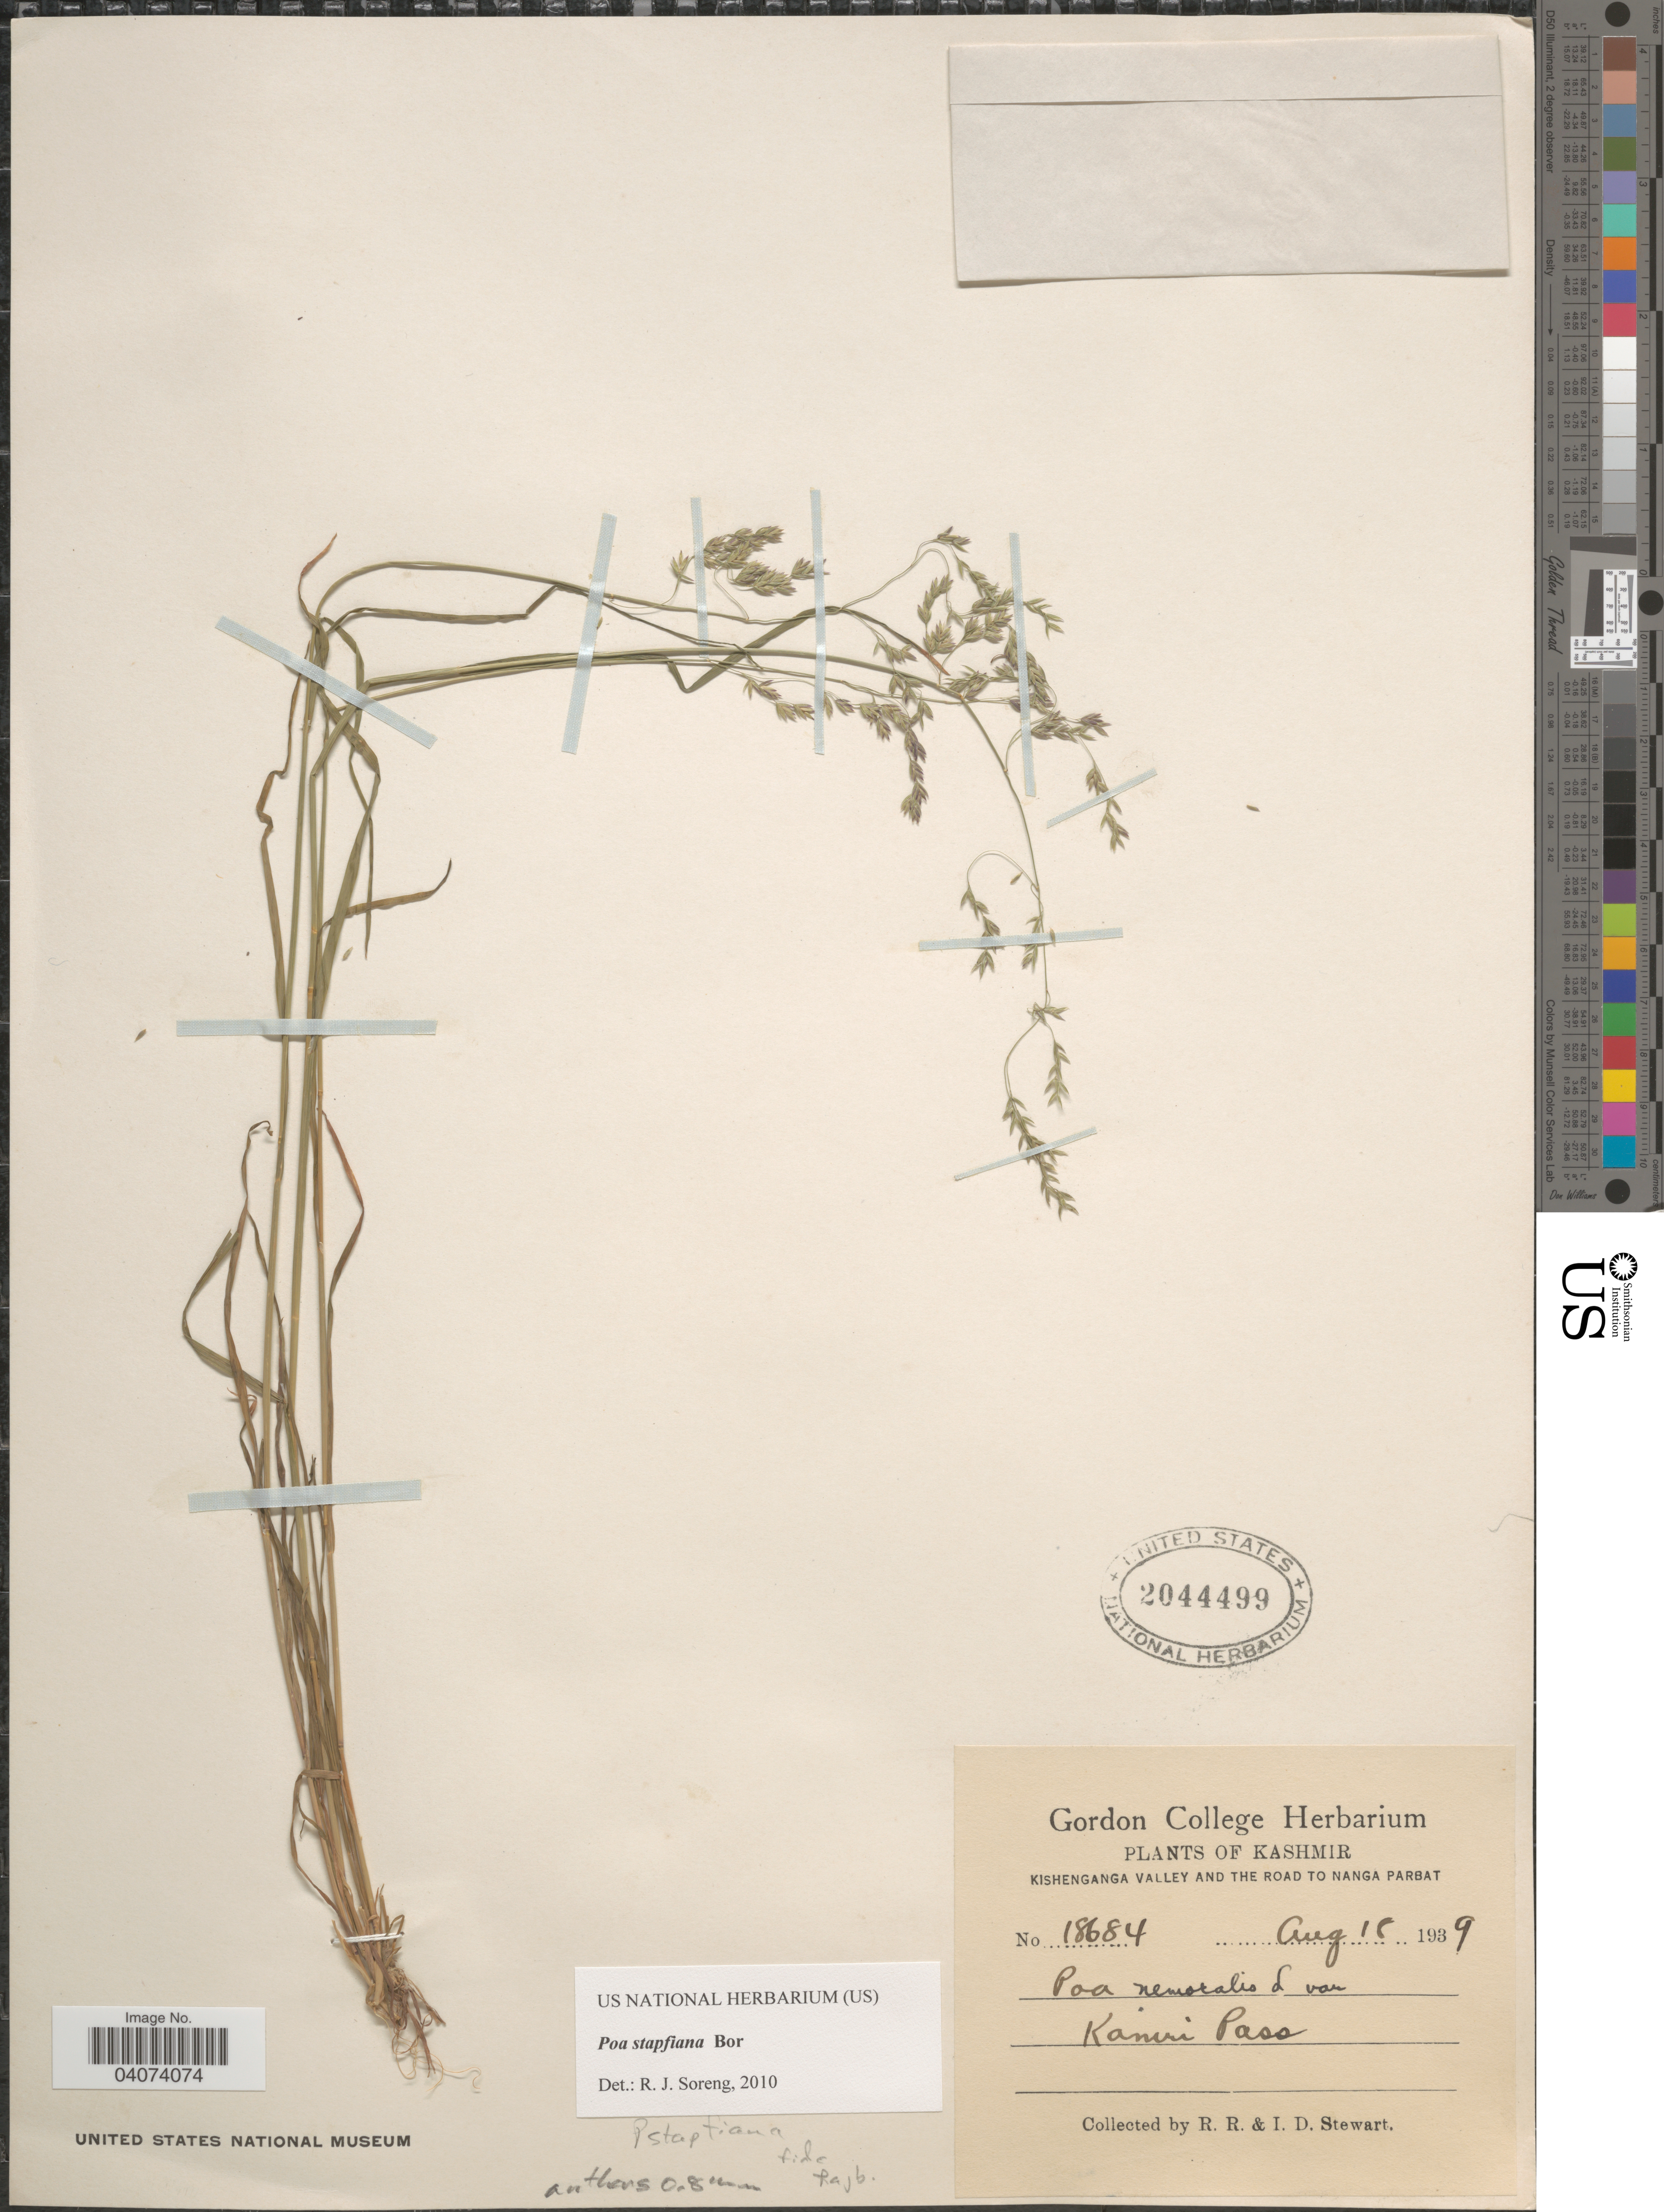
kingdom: Plantae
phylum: Tracheophyta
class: Liliopsida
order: Poales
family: Poaceae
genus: Poa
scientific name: Poa sterilis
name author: M. Bieb.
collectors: R. Stewart & I. Stewart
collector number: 18684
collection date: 1939-08-18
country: India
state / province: Jammu and Kashmir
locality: Kashmir. Kishenganga Valley and the Road to Nanga Parbat. Kaniri Pass.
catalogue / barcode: US 2044499